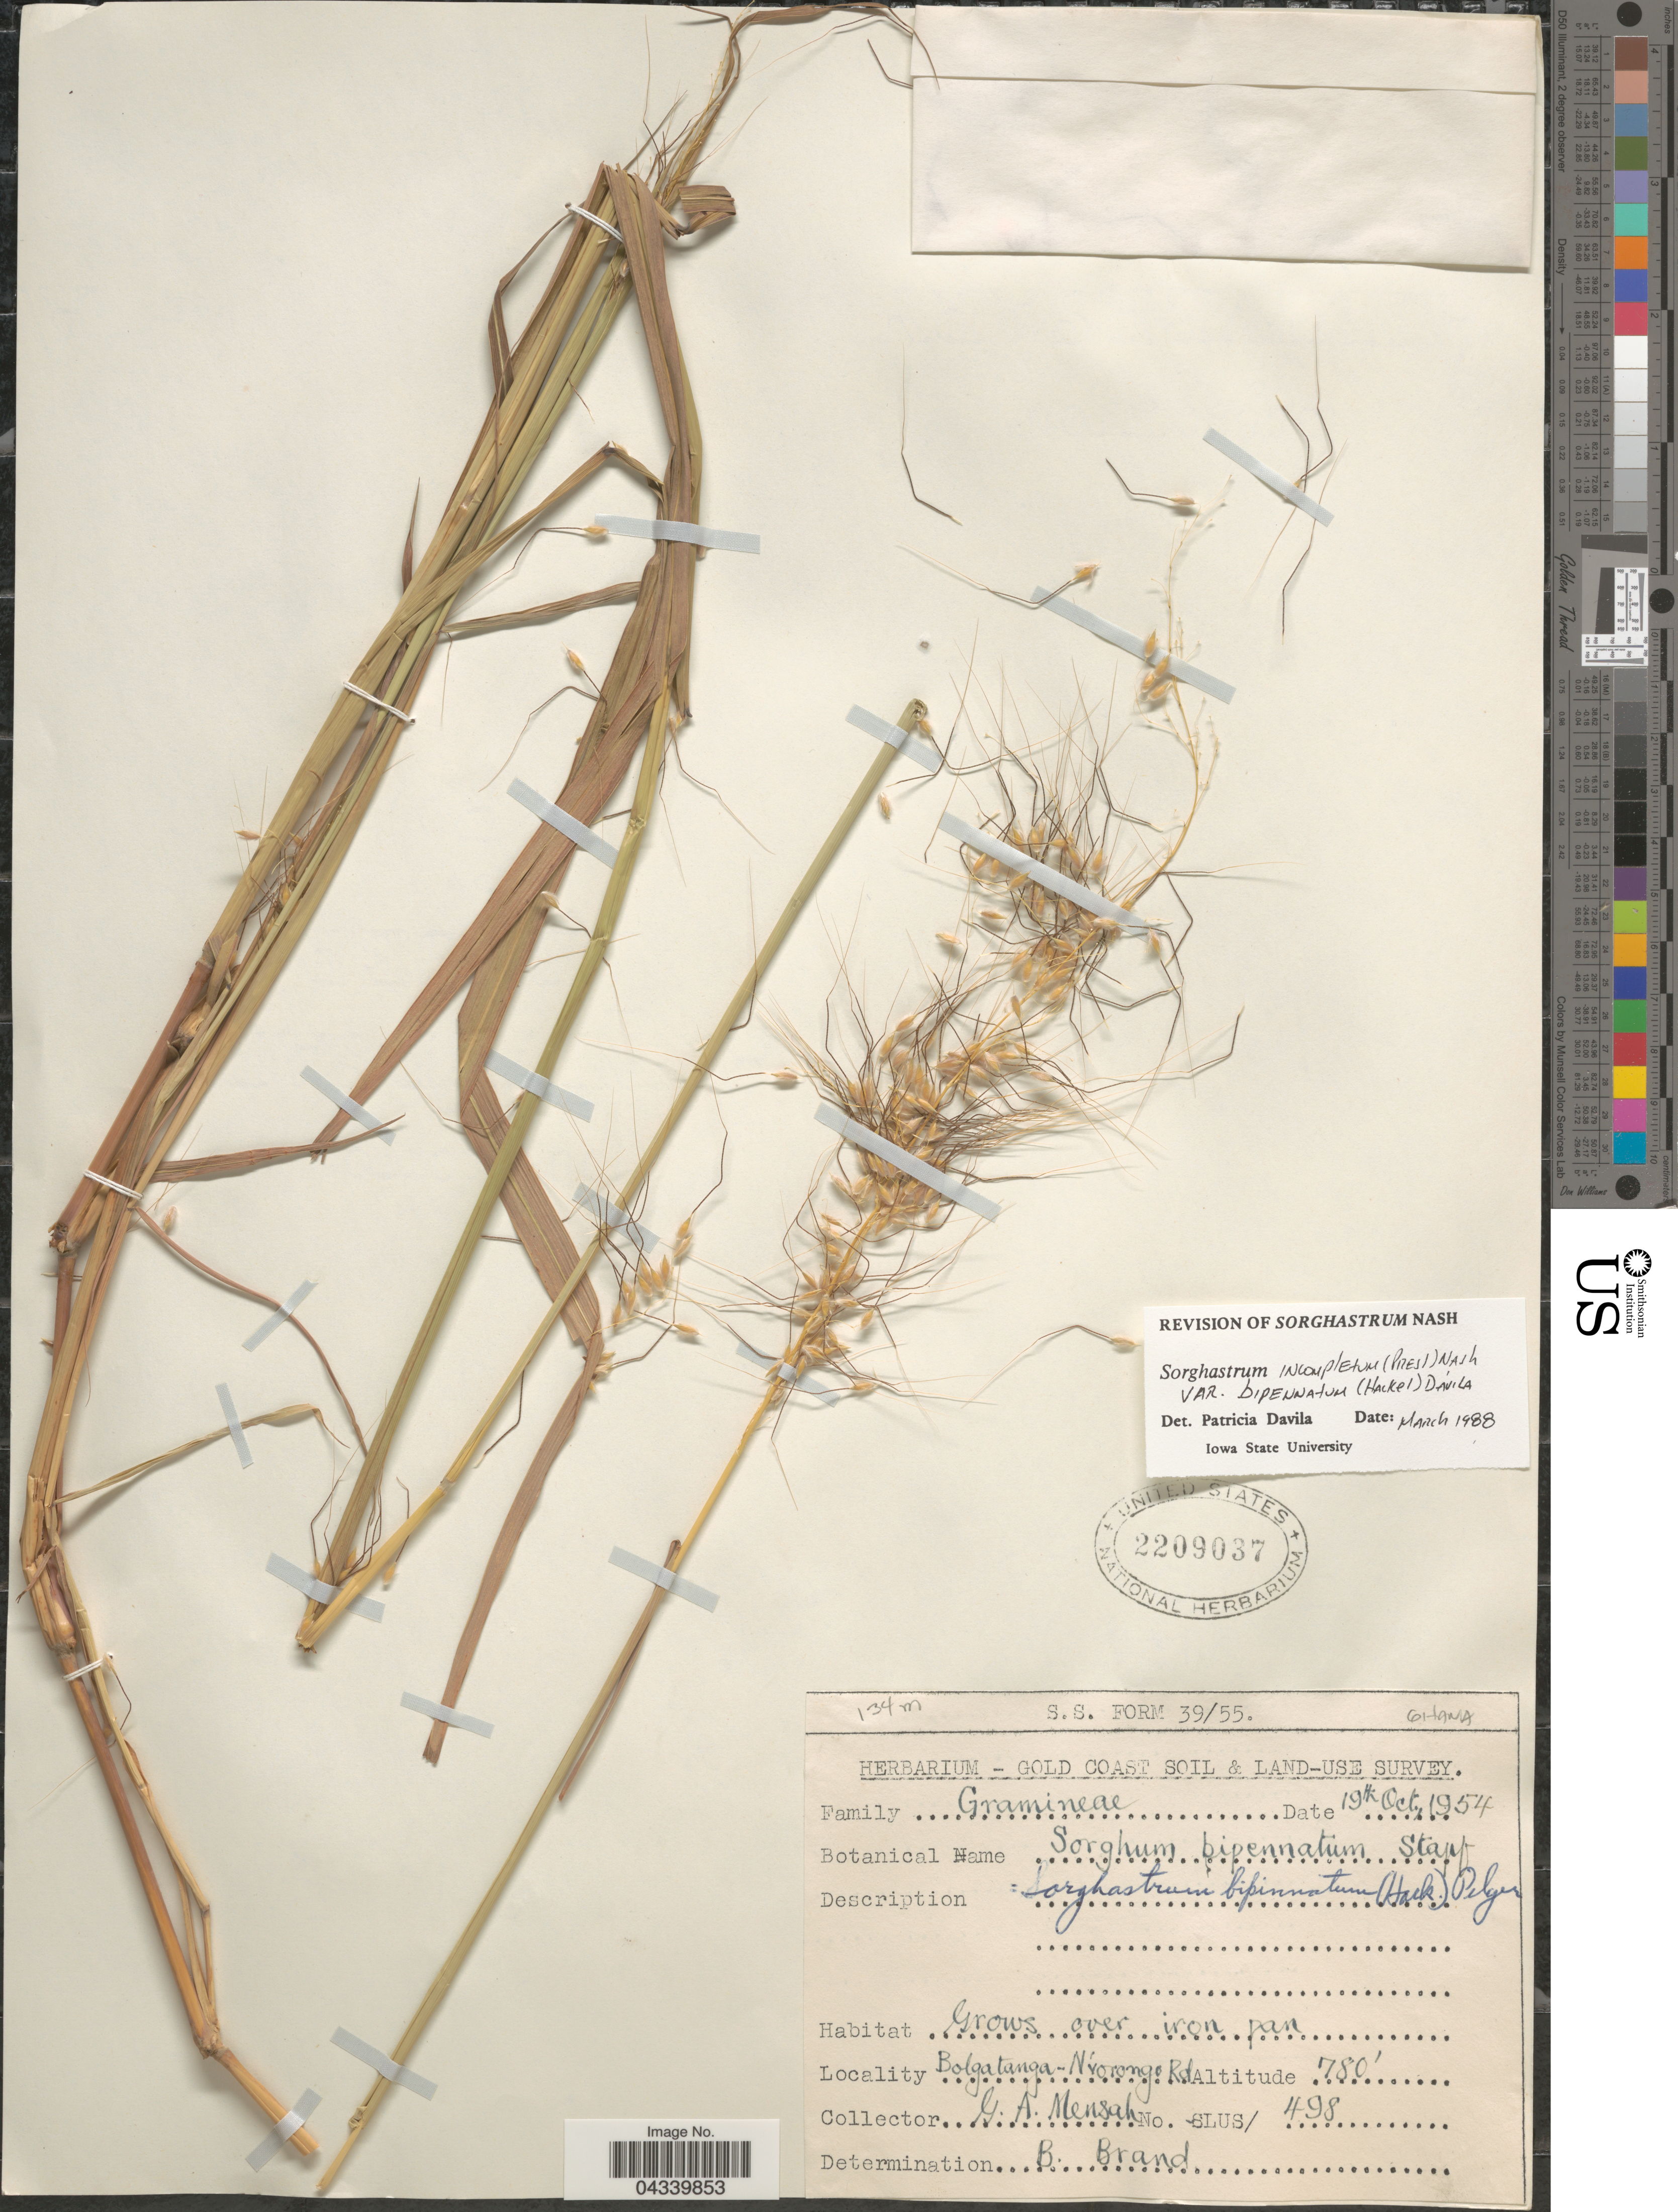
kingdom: Plantae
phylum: Tracheophyta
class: Liliopsida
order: Poales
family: Poaceae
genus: Sorghastrum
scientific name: Sorghastrum bipennatum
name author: (Hack.) Pilg.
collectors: G. Mensah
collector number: SLUS/498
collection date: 1954-10-19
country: Ghana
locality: Gold Coast Soil & Land-Use Survey. Over iron pan. Bolgatanga - Nrorongo Rd.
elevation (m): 238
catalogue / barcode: US 2209037